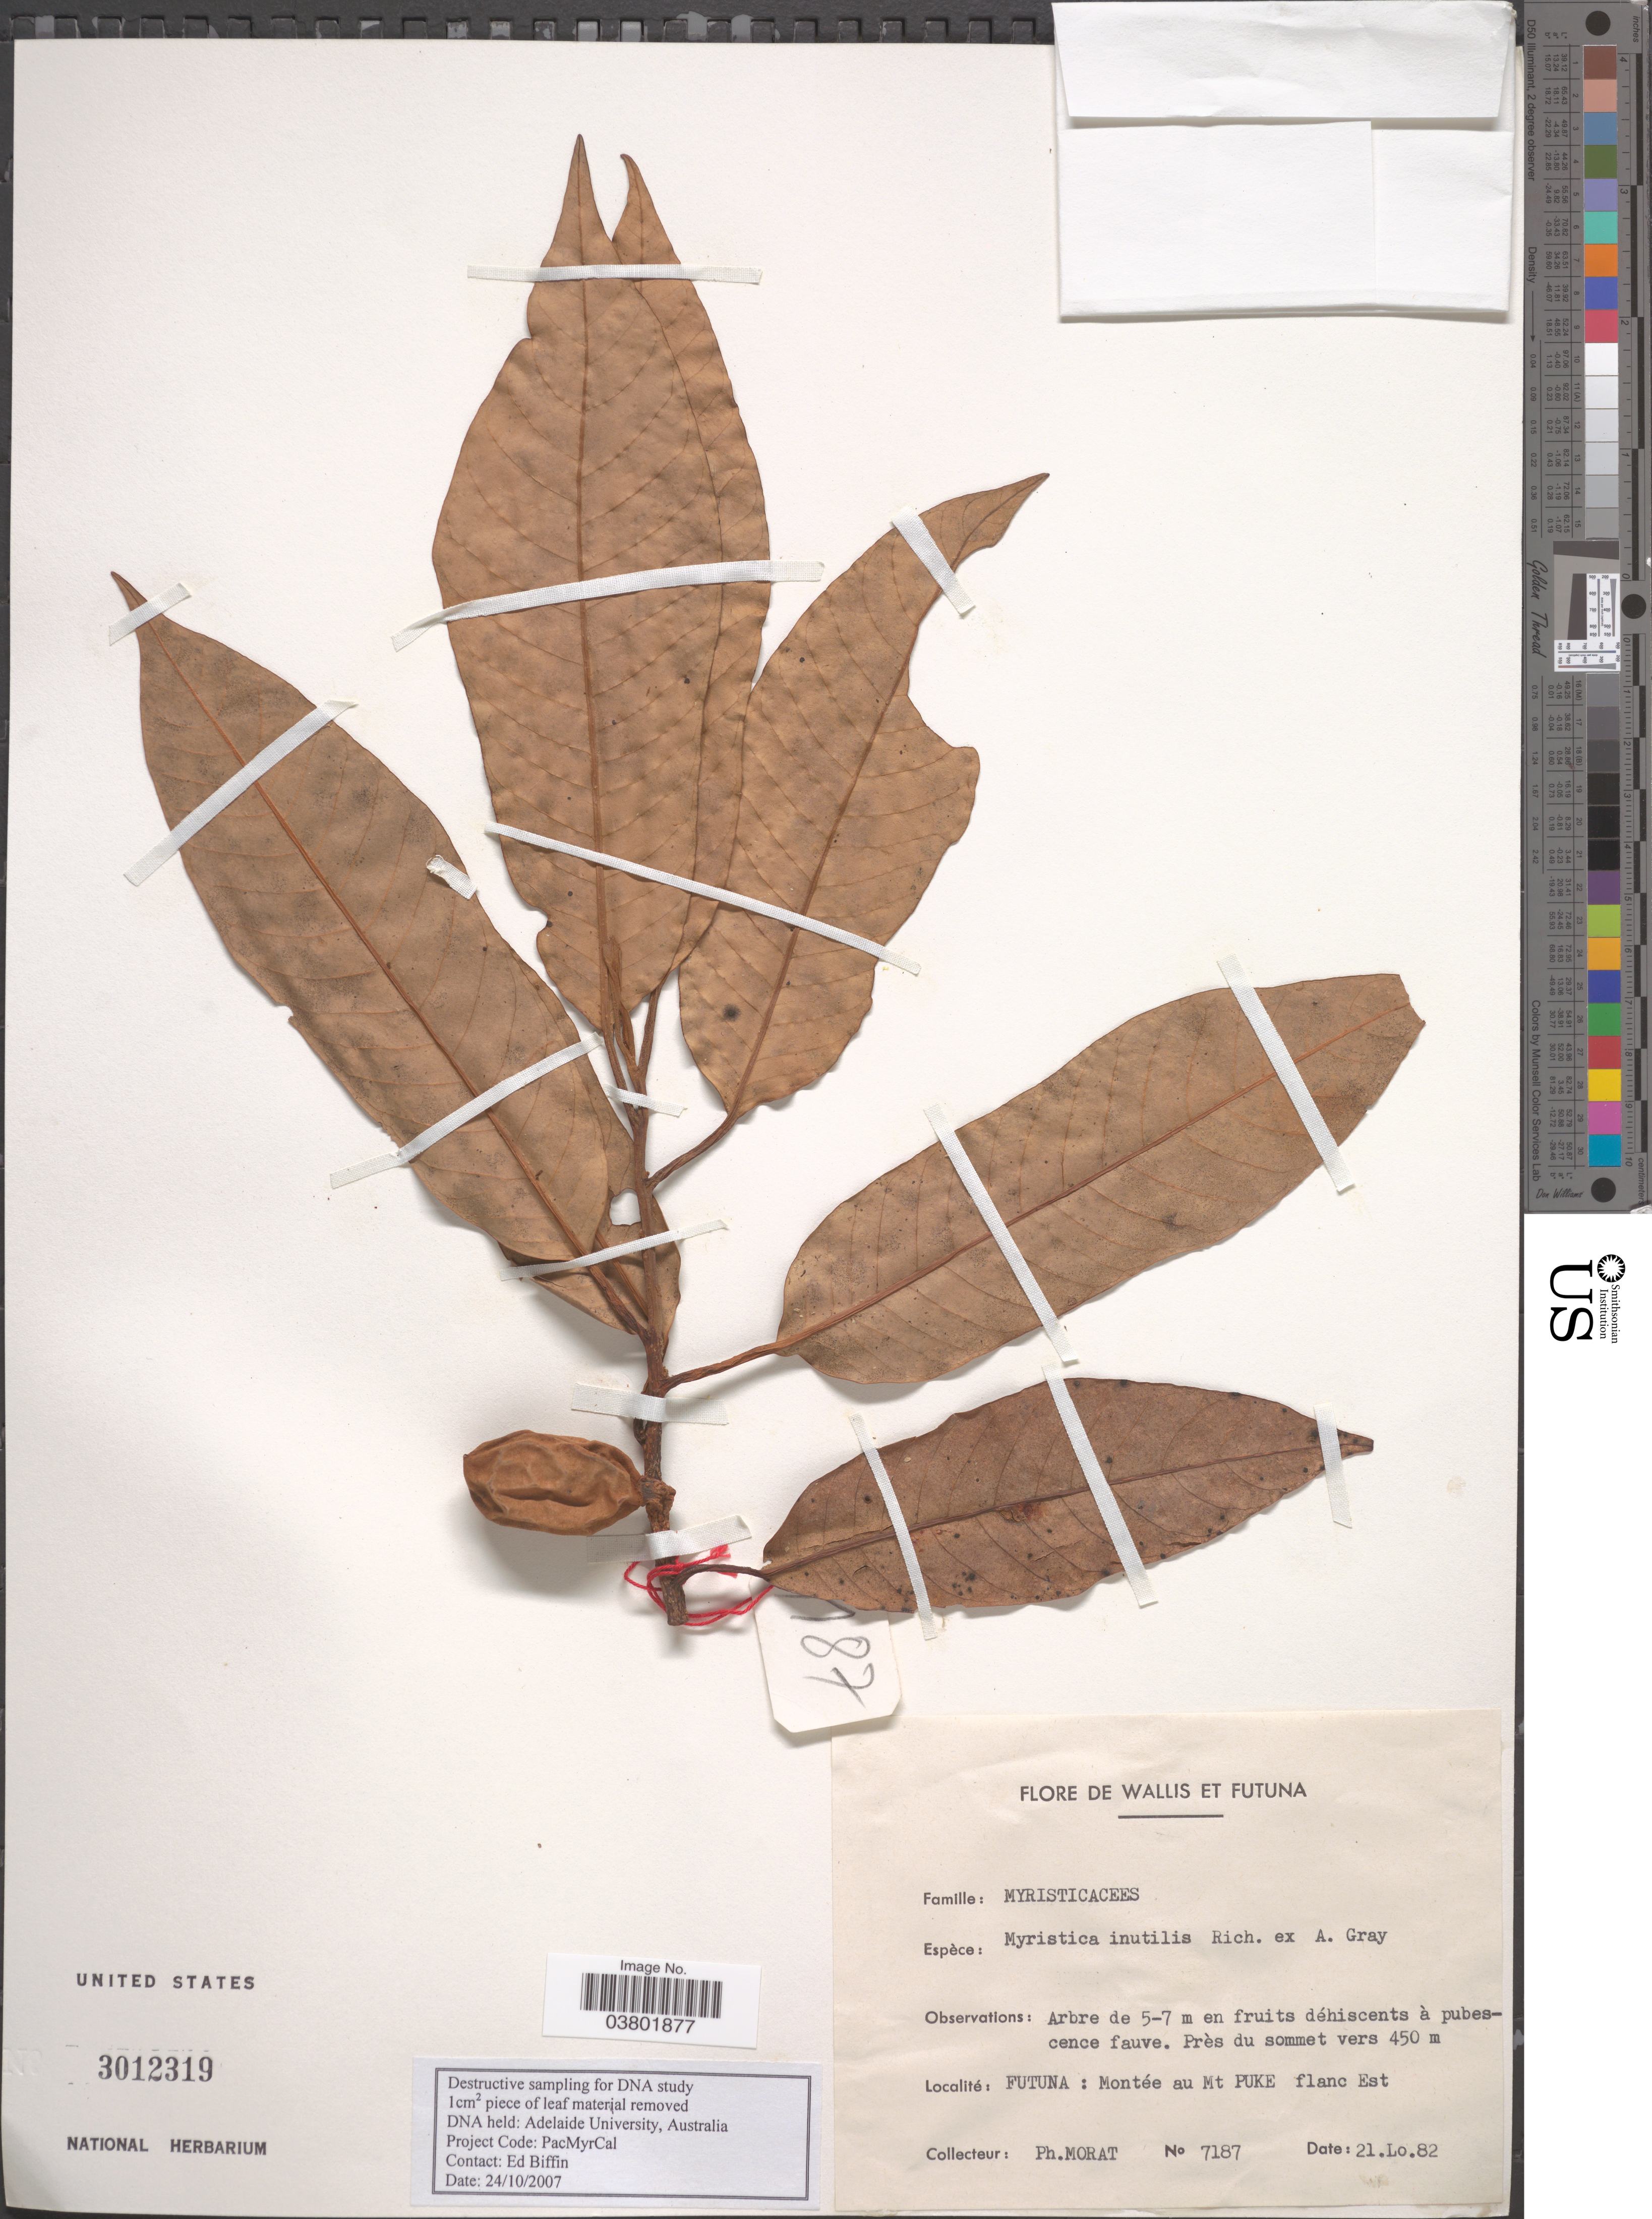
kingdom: Plantae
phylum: Tracheophyta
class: Magnoliopsida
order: Magnoliales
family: Myristicaceae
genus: Myristica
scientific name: Myristica inutilis subsp. inutilis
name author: A. Gray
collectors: P. Morat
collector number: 7187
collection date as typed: Transcribed d/m/y: 21/7/82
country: Wallis and Futuna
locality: Wallis et Futuna. Futuna: Montée au Mt Puke flanc Est.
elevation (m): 450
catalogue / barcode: US 3012319